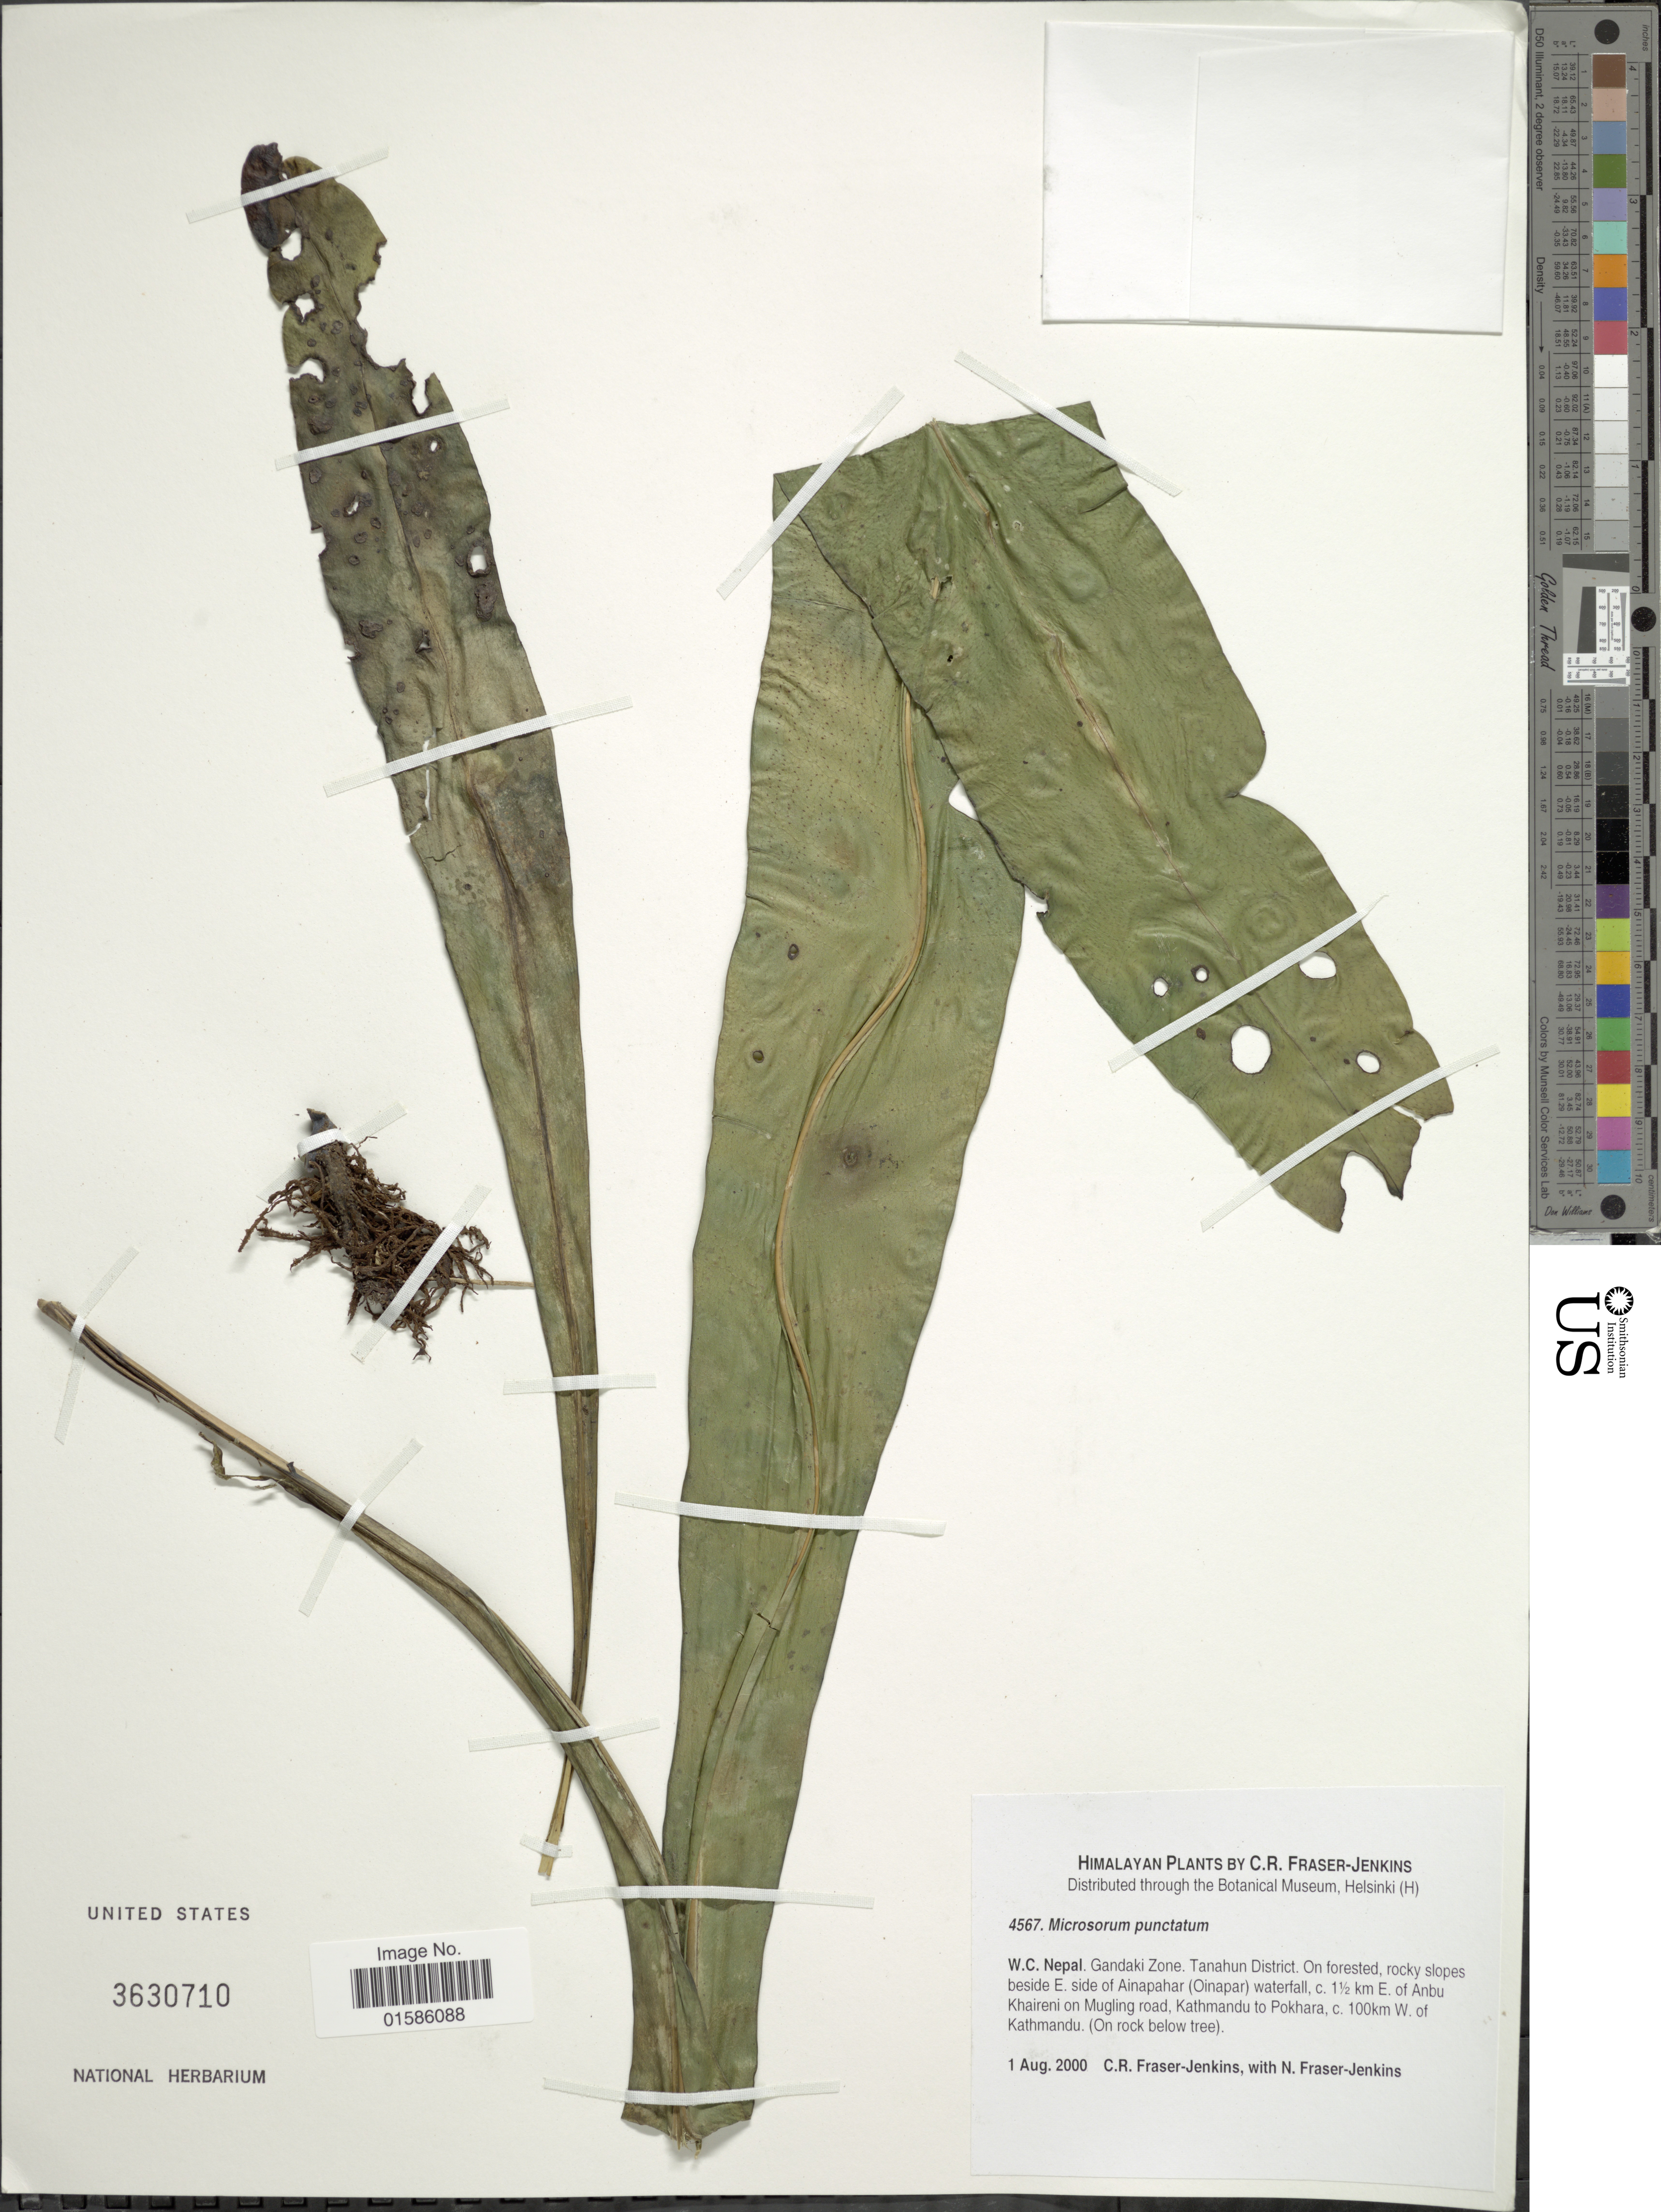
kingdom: Plantae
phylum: Tracheophyta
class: Polypodiopsida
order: Polypodiales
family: Polypodiaceae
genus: Microsorum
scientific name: Microsorum punctatum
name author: (L.) Copel.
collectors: C. R. Fraser-Jenkins & N. Fraser-Jenkins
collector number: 4567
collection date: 2000-08-01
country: Nepal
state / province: Gandaki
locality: W.C. Nepal. Gandaki Zone. Tanahun District. On forested, rocky slopes beside E. side of Ainapahar (Oinapar) waterfall, c. 1½ km E, of Anbu Khaireni on Muggling road, Kathmandu to Pokhara, c. 100km W. of Kathmandu, Himalayan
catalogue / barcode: US 3630710